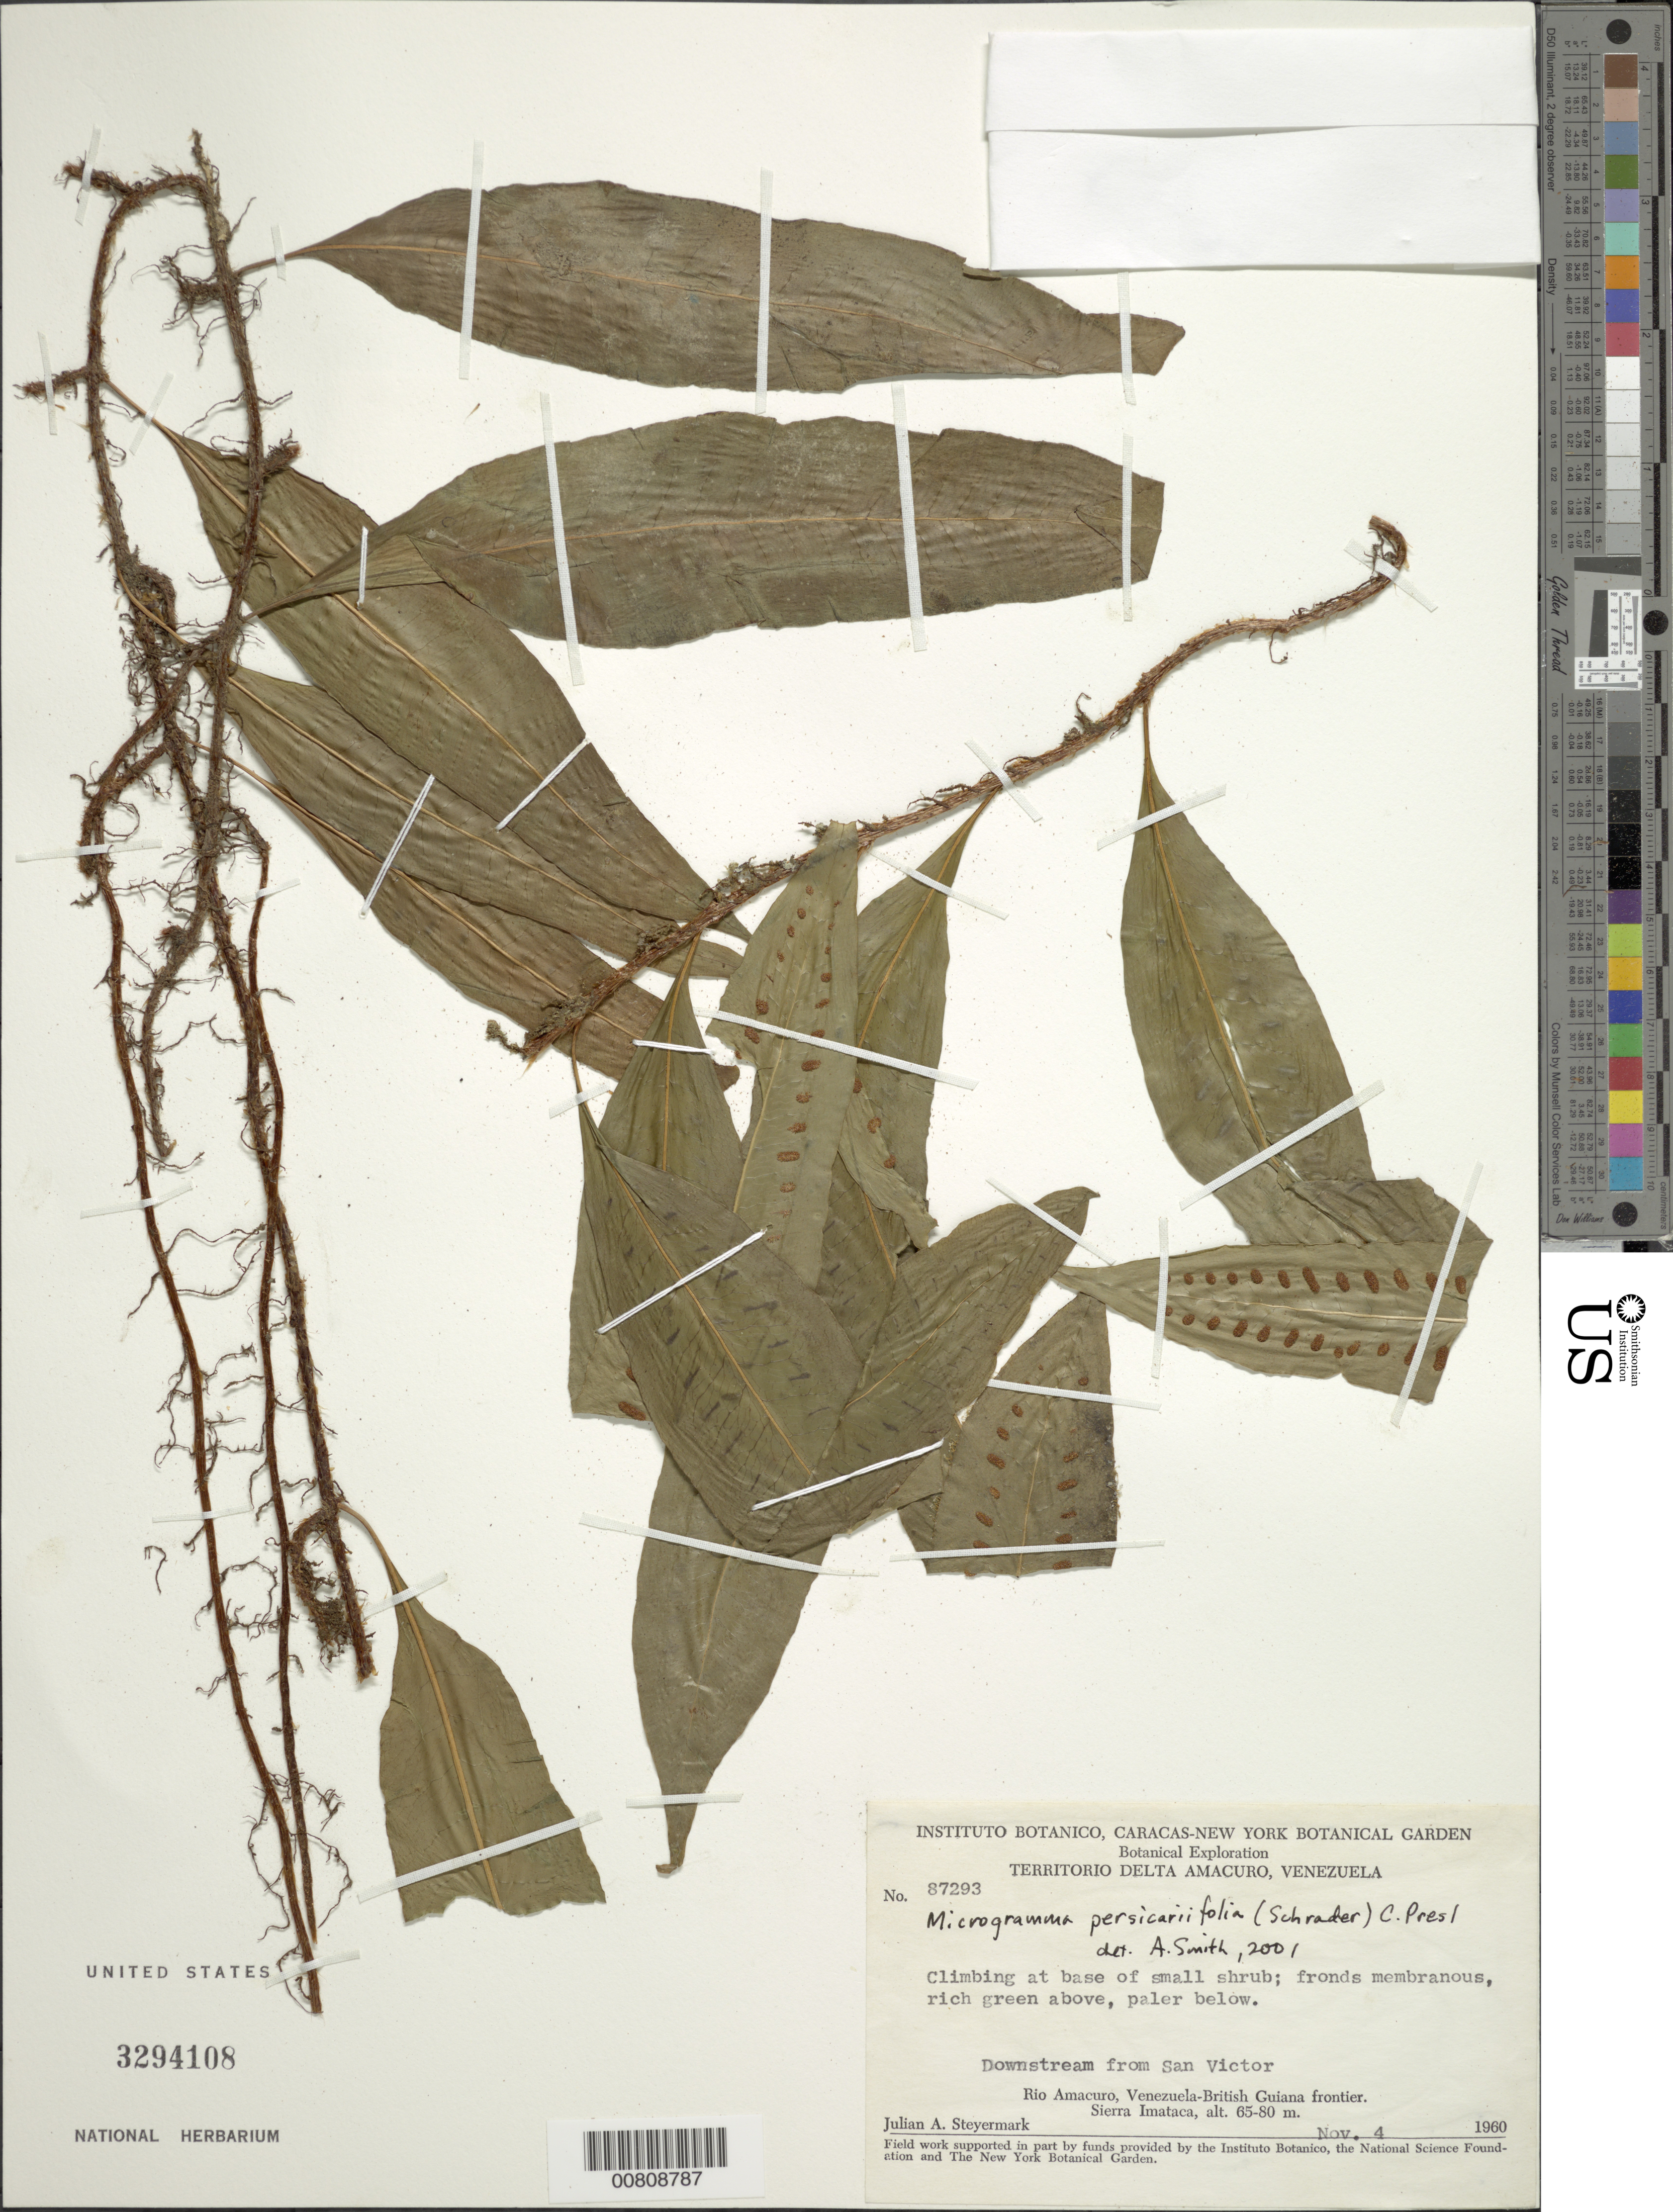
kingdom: Plantae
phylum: Tracheophyta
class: Polypodiopsida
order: Polypodiales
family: Polypodiaceae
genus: Microgramma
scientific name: Microgramma persicariifolia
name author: (Schrad.) C. Presl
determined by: Smith, A.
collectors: J. Steyermark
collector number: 87293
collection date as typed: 4-Nov-60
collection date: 1960-11-04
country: Venezuela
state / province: Delta Amacuro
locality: Río Amacuro, Venezuela-British Guiana frontier, Sierra Imataca, downstream from San Victor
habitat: Base of small shrub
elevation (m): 65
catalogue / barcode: US 3294108